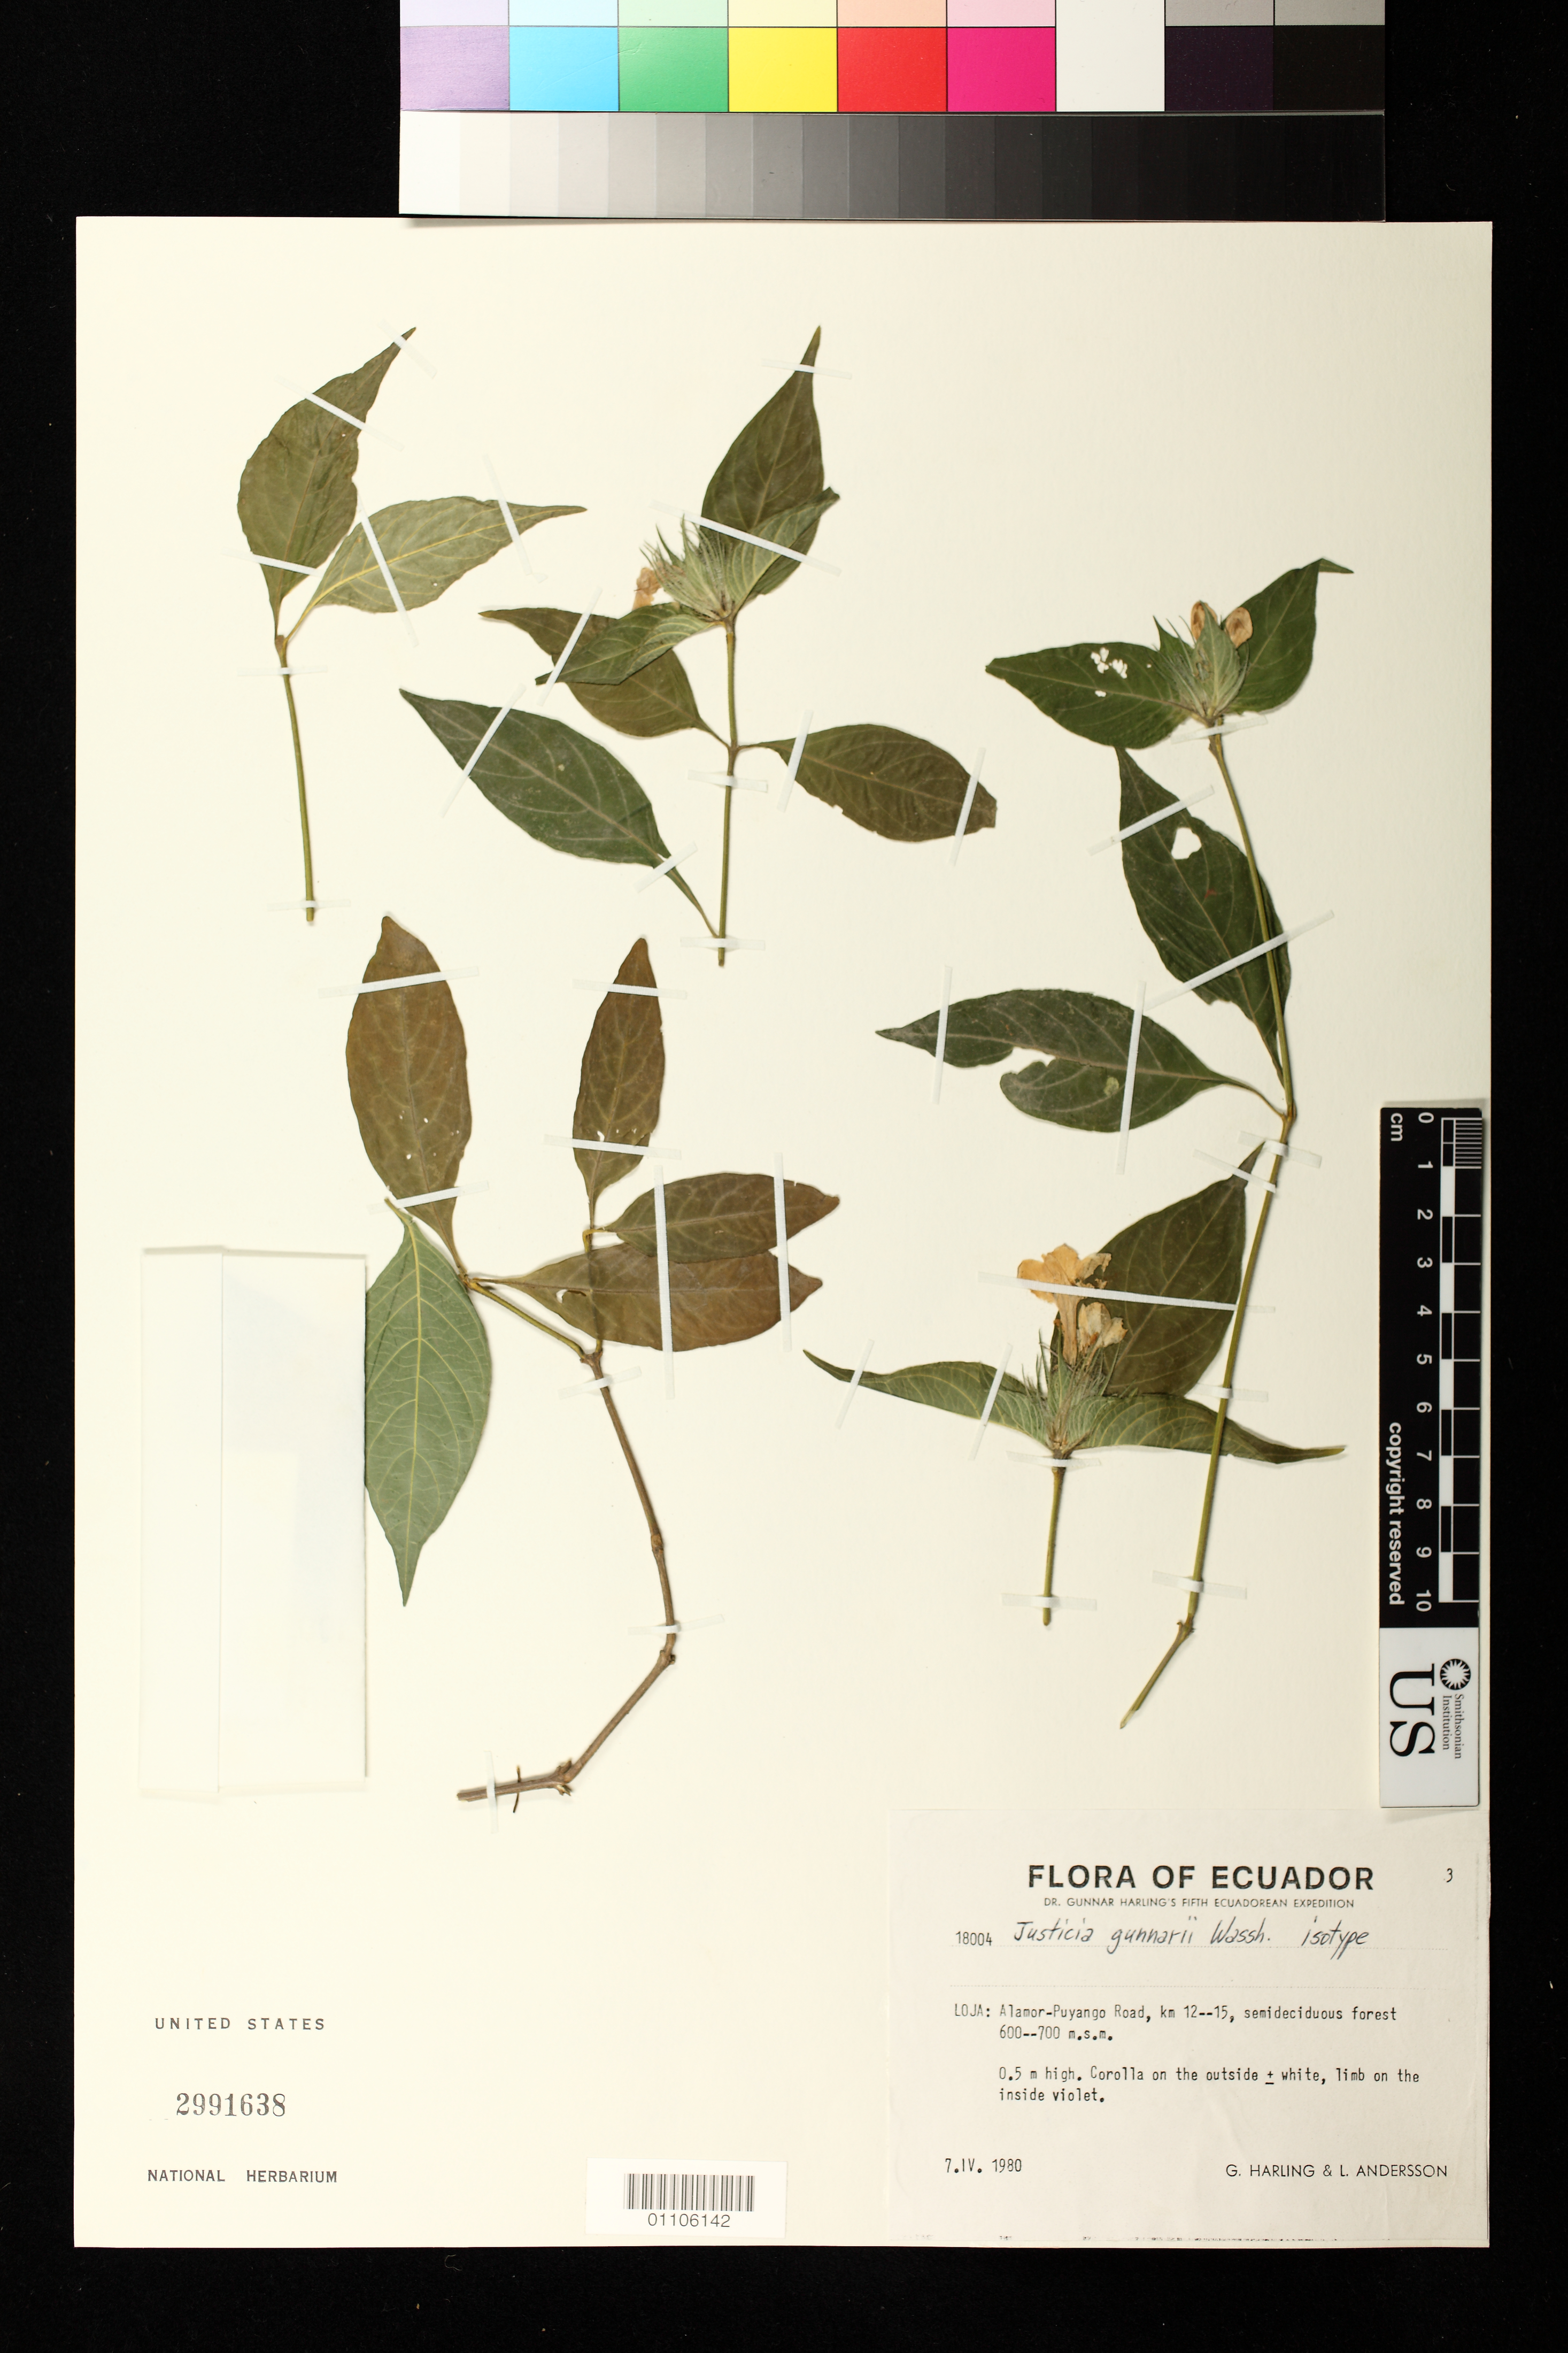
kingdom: Plantae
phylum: Tracheophyta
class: Magnoliopsida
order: Lamiales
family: Acanthaceae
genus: Justicia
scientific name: Justicia gunnarii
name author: Wassh.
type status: Isotype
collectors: G. Harling & L. Andersson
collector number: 18004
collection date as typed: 07 Apr 1980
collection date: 1980-04-07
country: Ecuador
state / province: Loja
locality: Alamor-Puyango Road, km 12-15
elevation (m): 600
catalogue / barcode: US 2991638